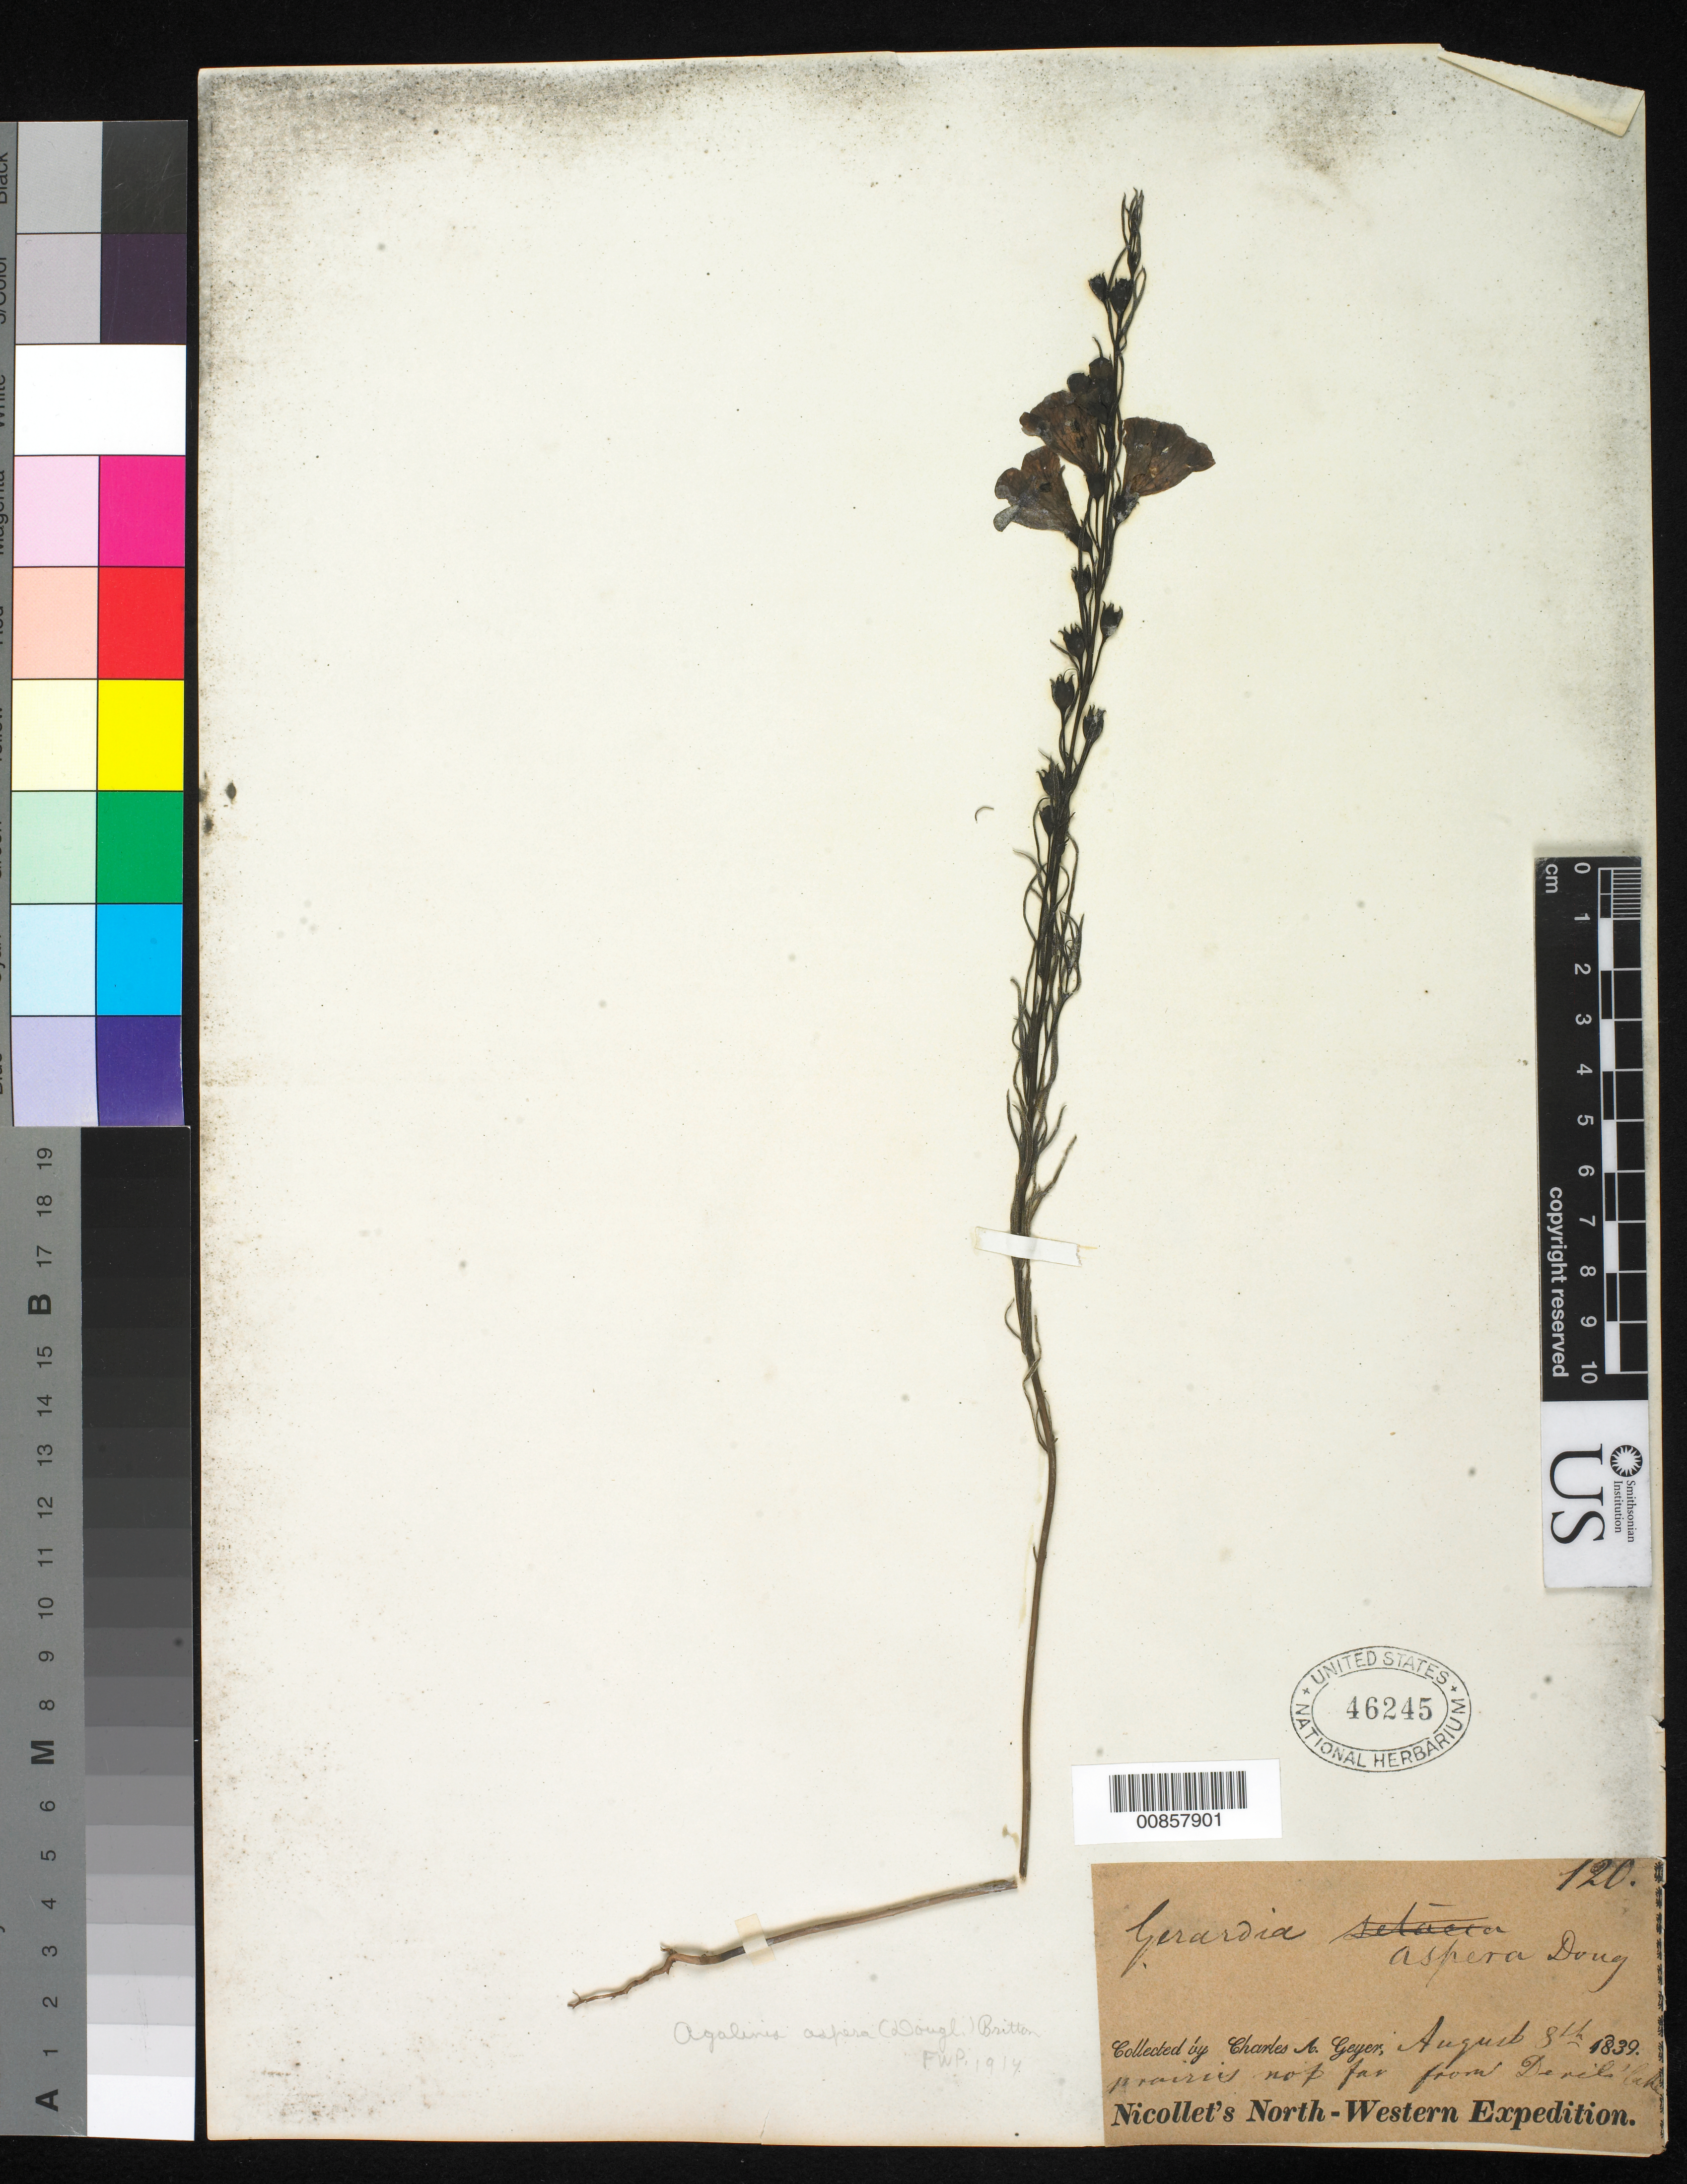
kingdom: Plantae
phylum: Tracheophyta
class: Magnoliopsida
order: Lamiales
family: Orobanchaceae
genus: Agalinis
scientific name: Agalinis aspera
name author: (Douglas ex Benth.) Britton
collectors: C. A. Geyer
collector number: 120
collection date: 1839-08-08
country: United States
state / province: North Dakota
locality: Not far from Devil's Lake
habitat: Prairie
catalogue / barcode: US 46245